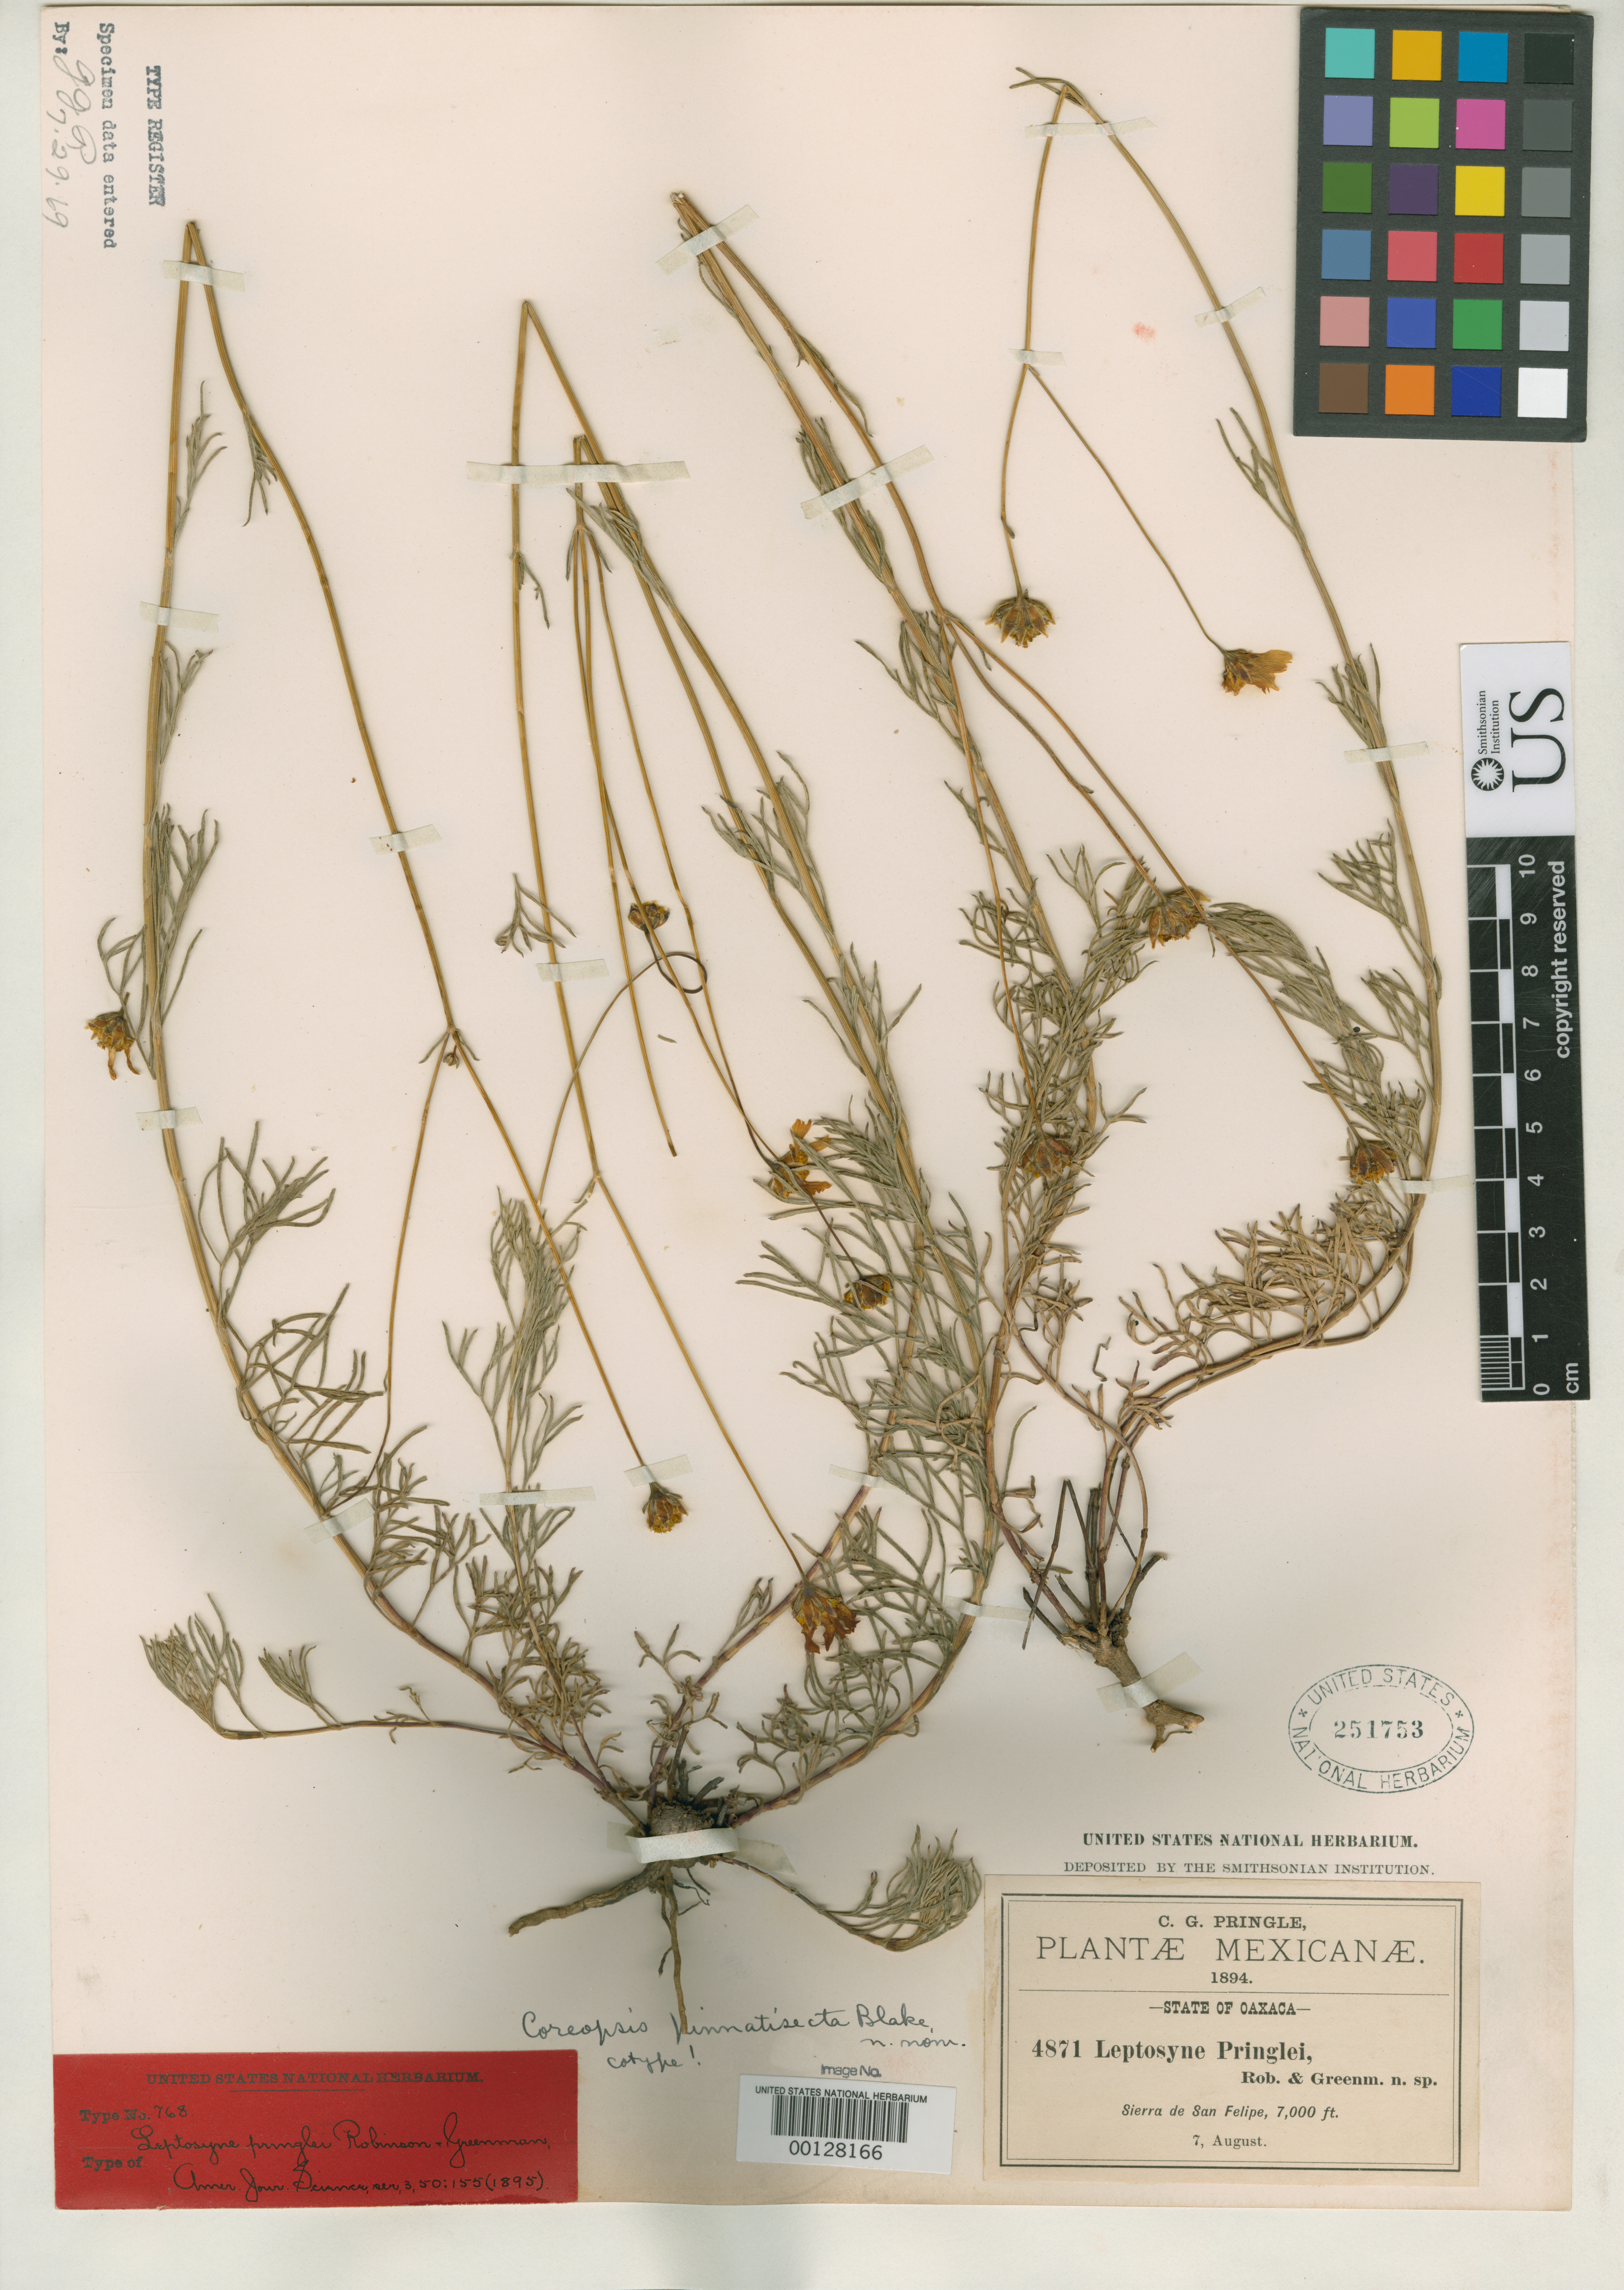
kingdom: Plantae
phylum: Tracheophyta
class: Magnoliopsida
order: Asterales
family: Asteraceae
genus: Leptosyne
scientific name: Leptosyne pringlei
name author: B.L. Rob. & Greenm.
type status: Isotype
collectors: C. G. Pringle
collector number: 4871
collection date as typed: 07 Aug 1894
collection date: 1894-08-07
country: Mexico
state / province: Oaxaca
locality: Sierra de San Felipe.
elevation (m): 2134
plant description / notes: Also a type of Coreopsis pinnatisecta S.F. Blake, nom. nov.; Replacement name for Leptosyne pringlei B.L. Rob. & Greenm., non Coreopsis pringlei B.L. Rob.; Also a type of Leptosyne pringlei B.L. Rob. & Greenm.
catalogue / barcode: US 251753